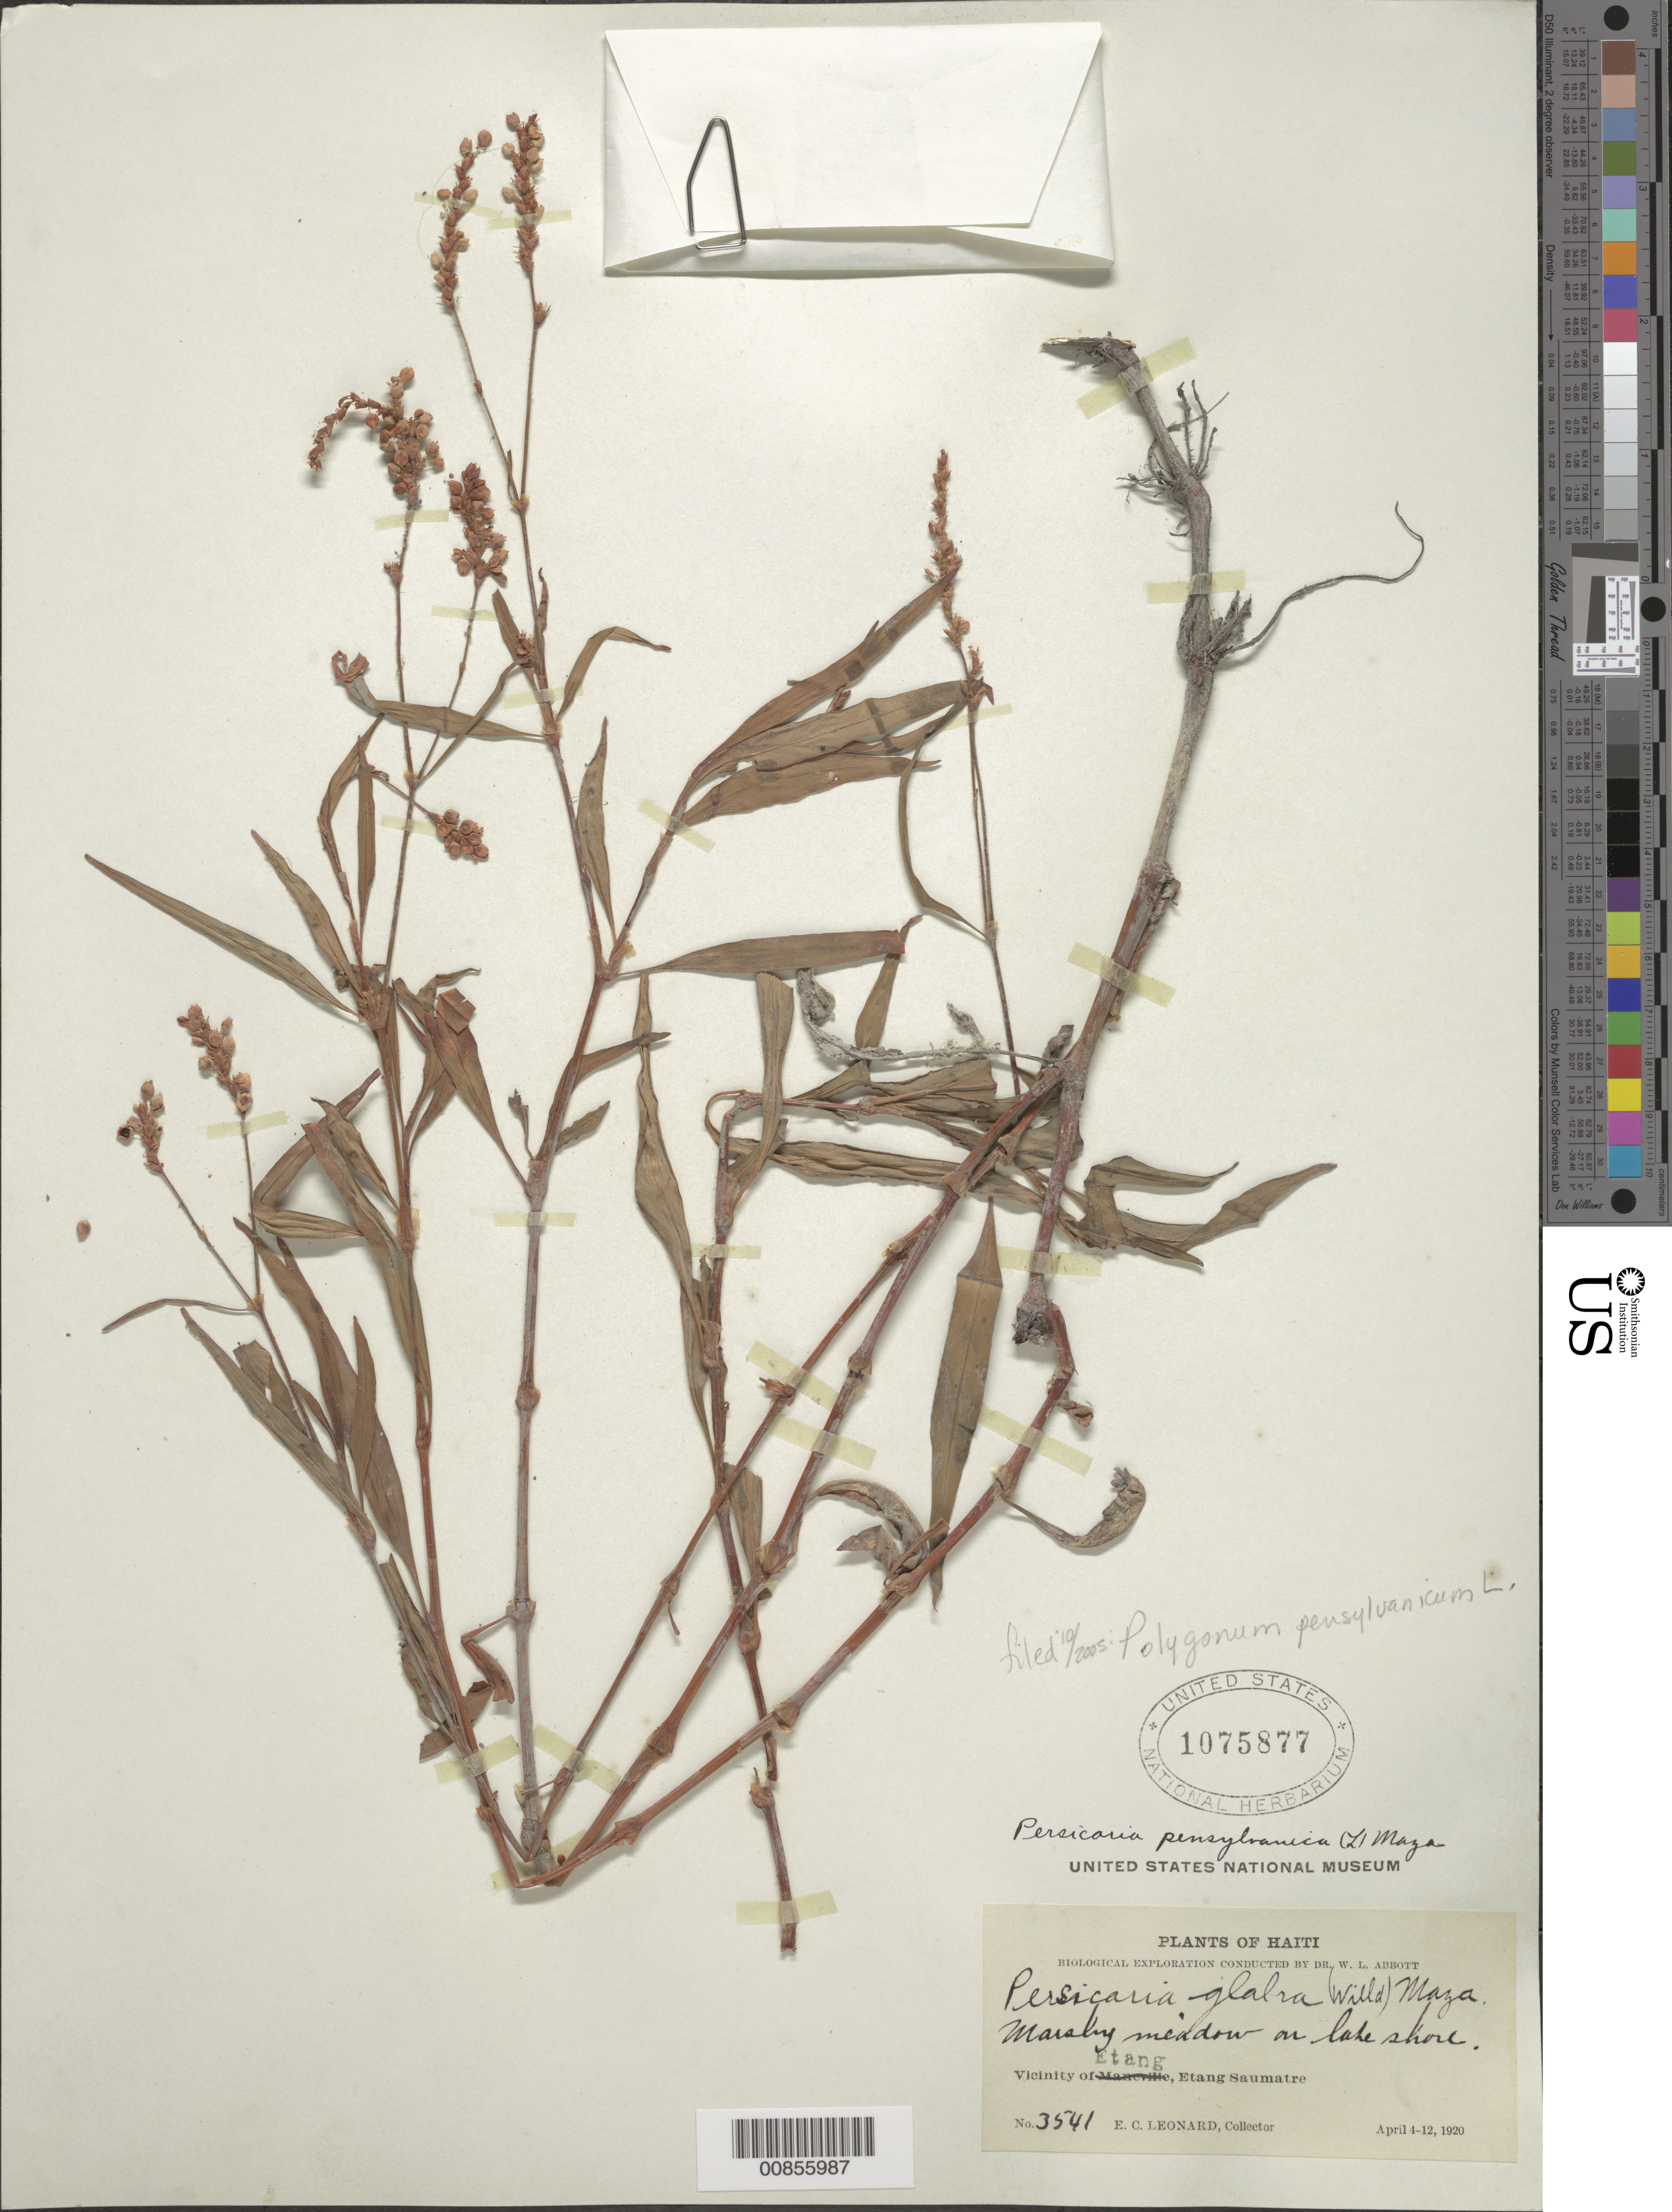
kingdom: Plantae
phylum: Tracheophyta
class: Magnoliopsida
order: Caryophyllales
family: Polygonaceae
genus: Persicaria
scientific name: Persicaria sp.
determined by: Atha, D. E.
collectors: E. C. Leonard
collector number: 3541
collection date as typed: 04 Apr 1920 to 12 Apr 1920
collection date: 1920-04-04/1920-04-12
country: Haiti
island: Hispaniola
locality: Vicinity of Etang, Etang Saumatre.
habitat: Marshy meadow on lake shore.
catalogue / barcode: US 1075877